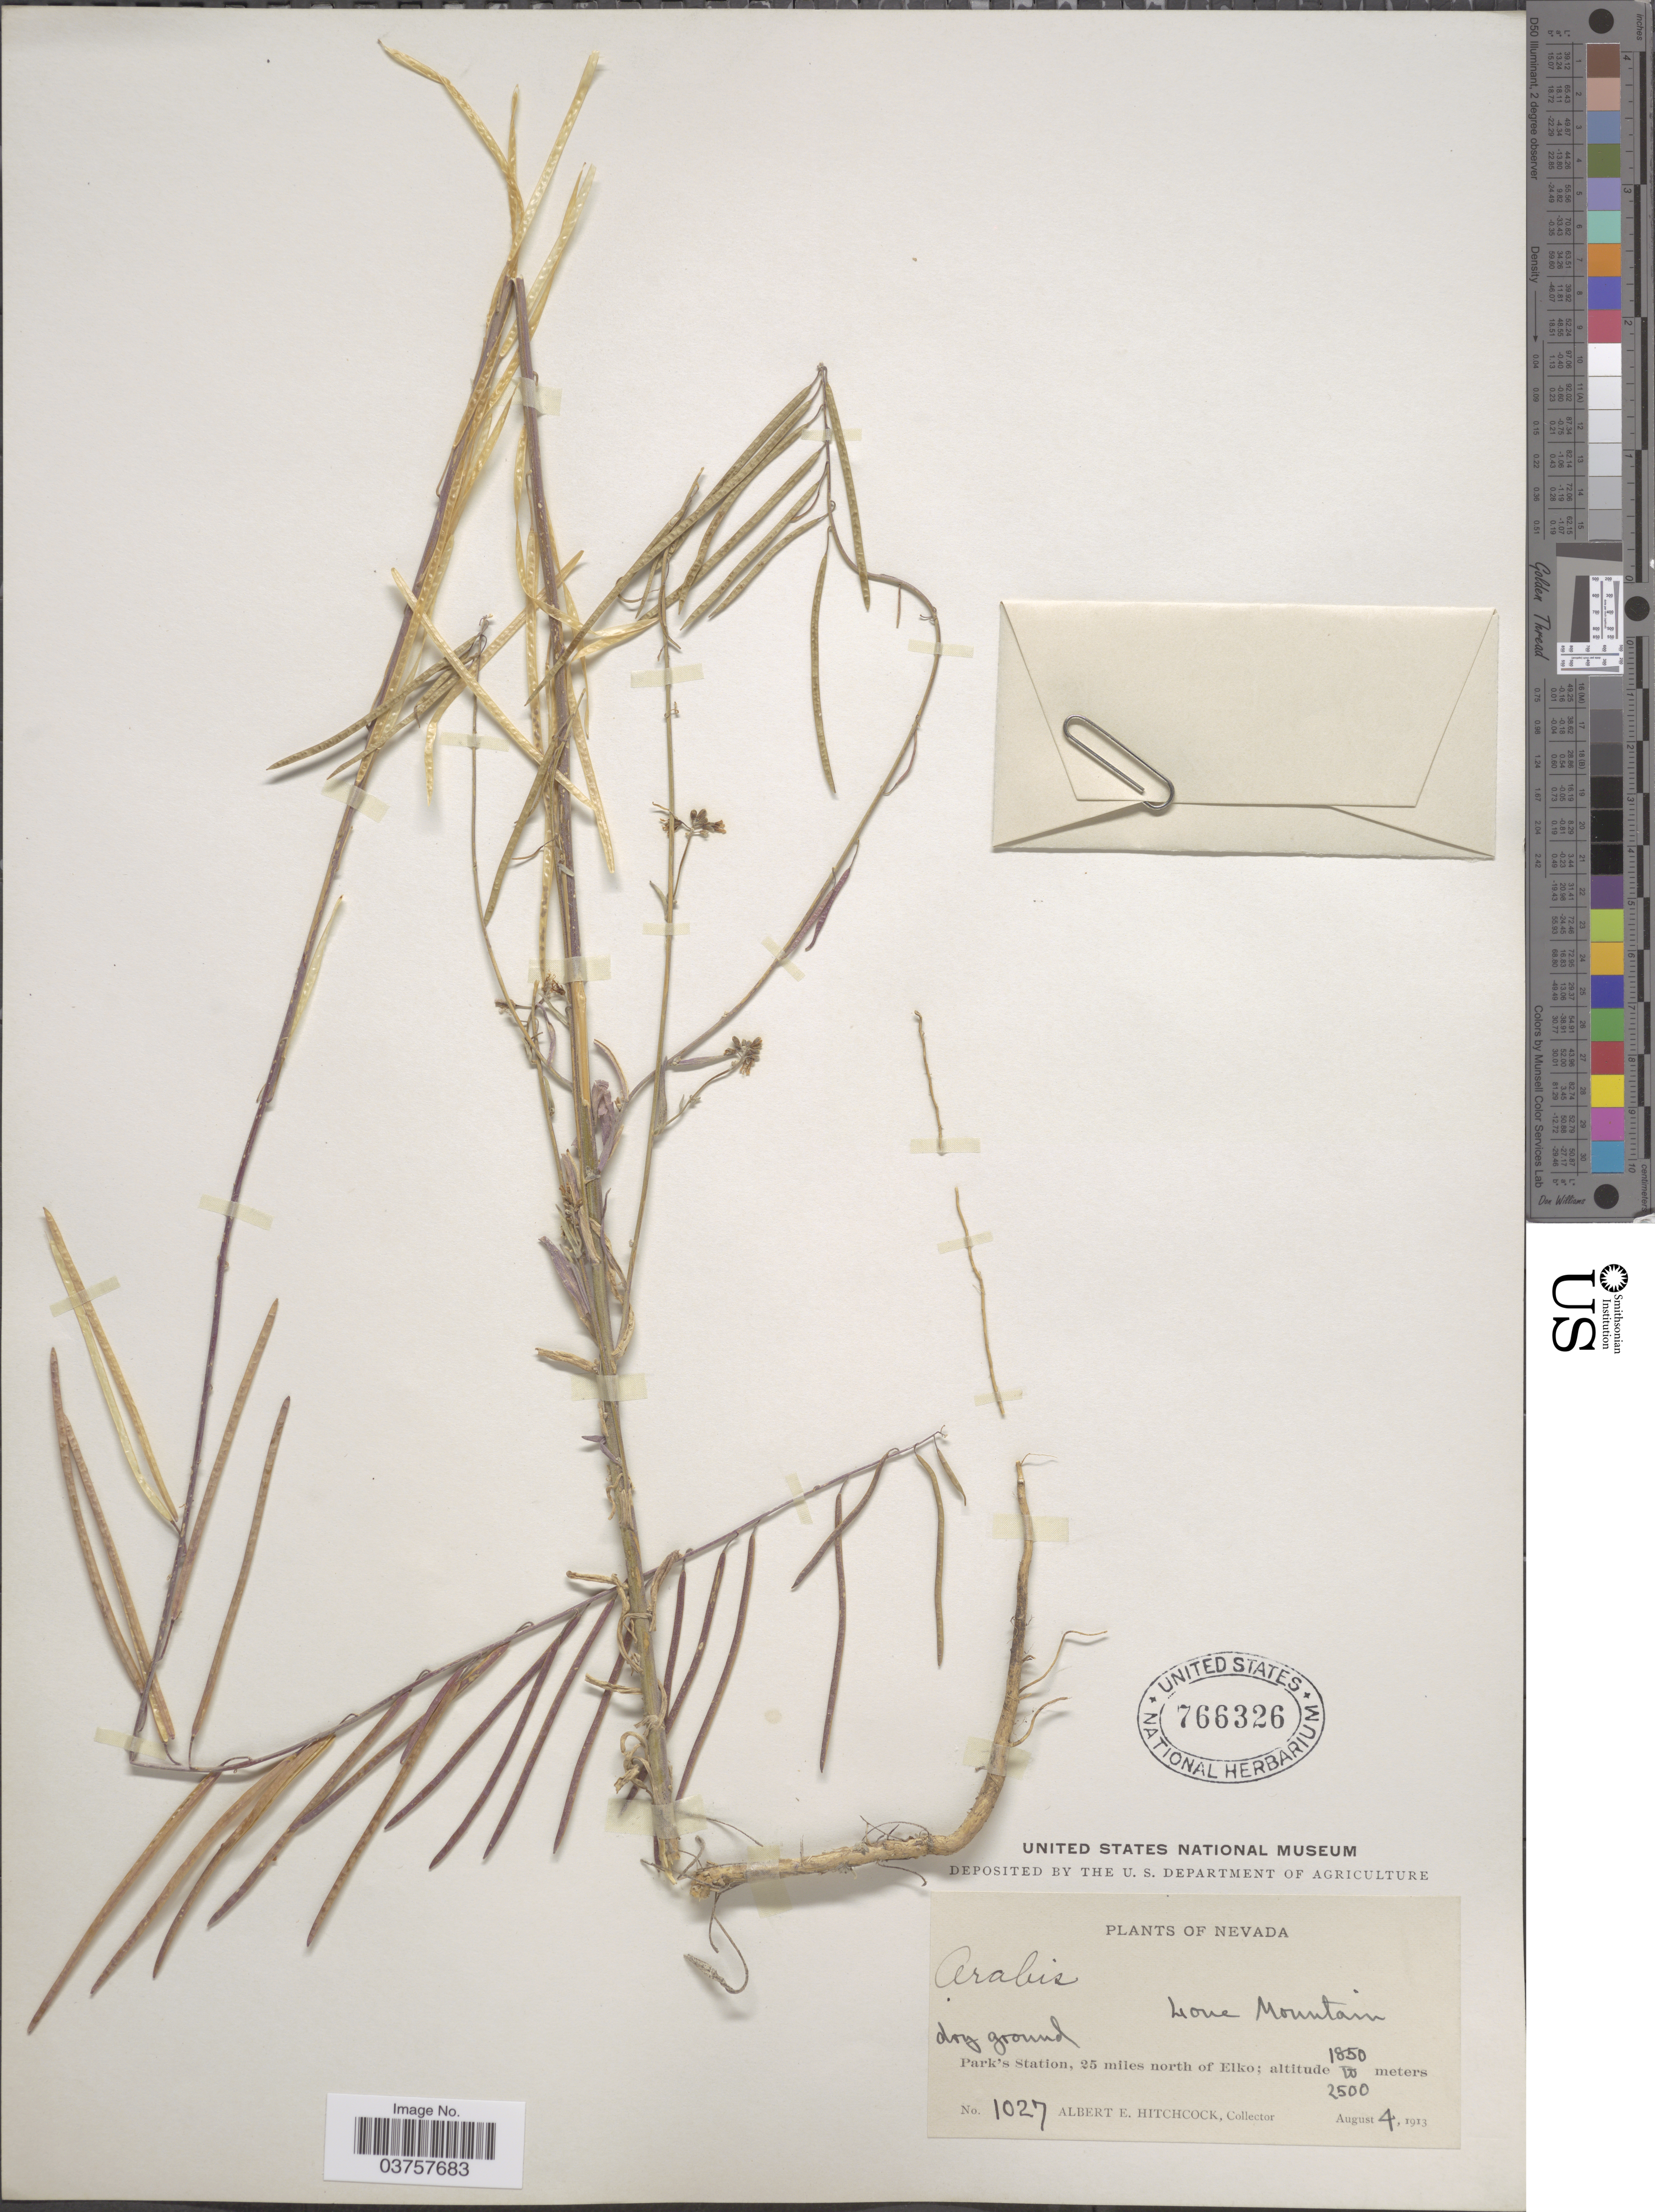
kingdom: Plantae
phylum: Tracheophyta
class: Magnoliopsida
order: Brassicales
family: Brassicaceae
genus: Arabis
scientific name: Arabis holboellii var. retrofracta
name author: Rydb.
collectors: A. Hitchcock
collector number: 1027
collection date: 1913-08-04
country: United States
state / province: Nevada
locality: Park's Station, 25 miles north of Elko.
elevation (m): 1850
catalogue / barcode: US 766326